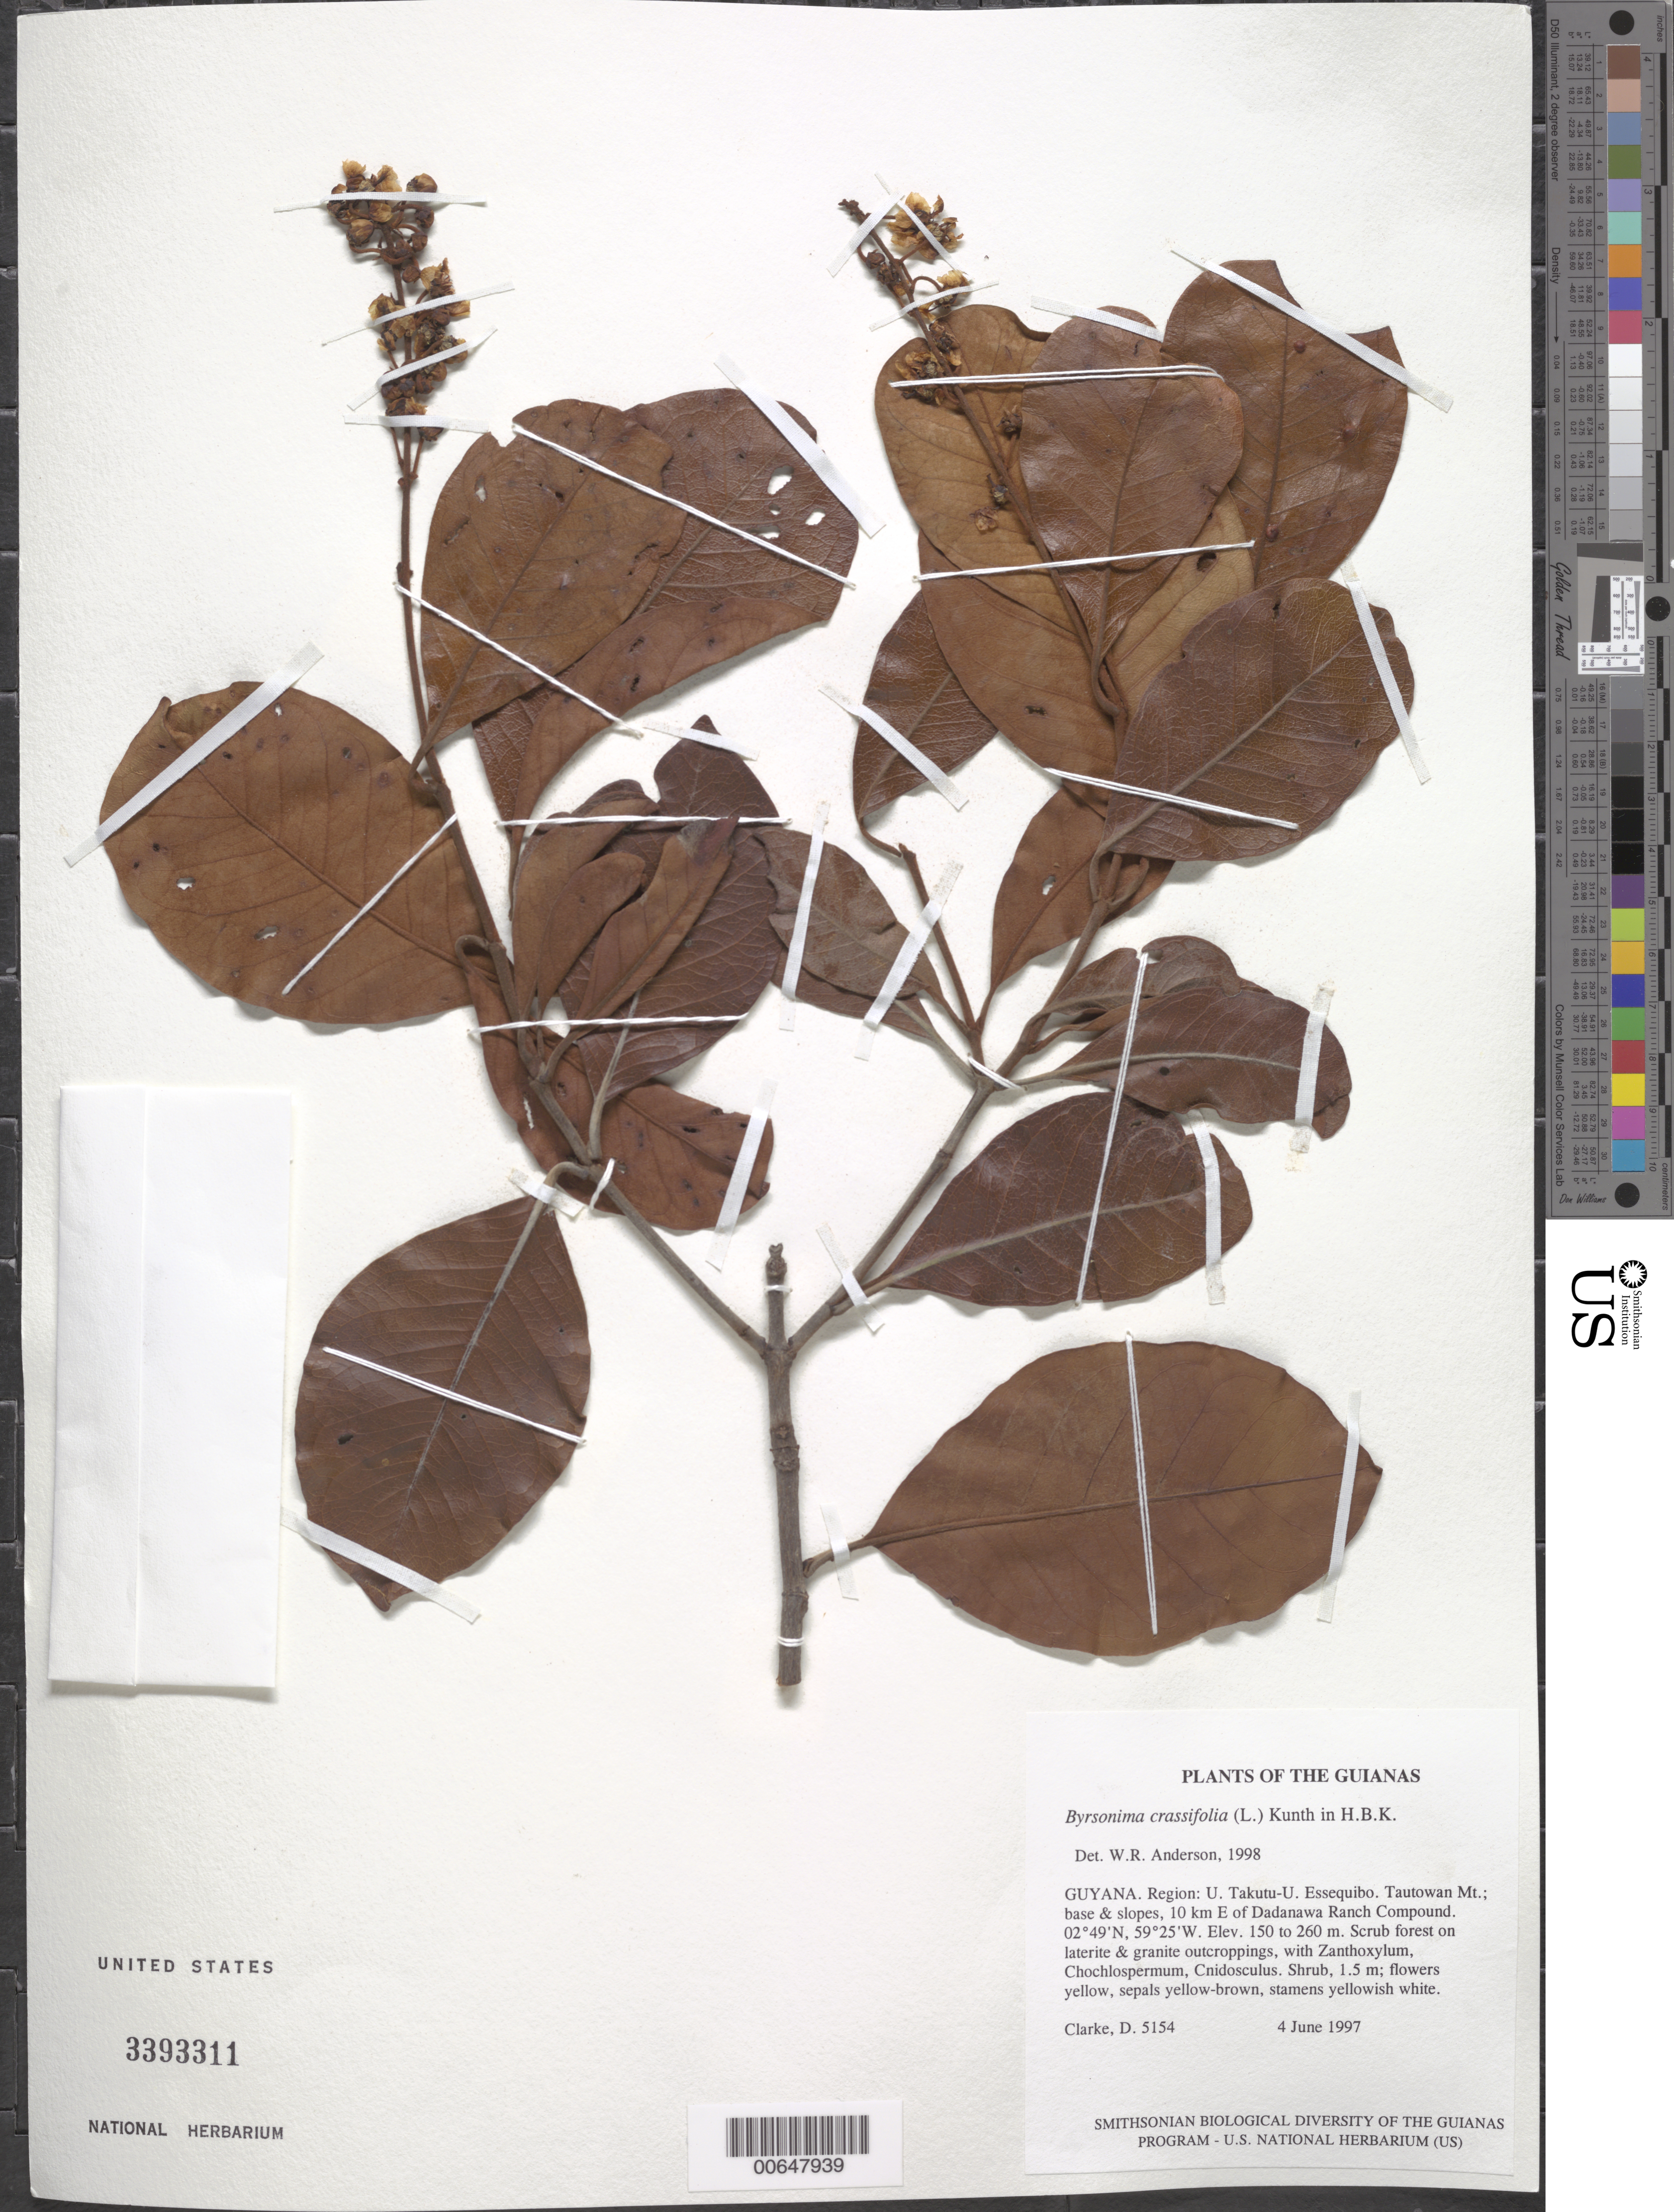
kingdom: Plantae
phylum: Tracheophyta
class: Magnoliopsida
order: Malpighiales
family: Malpighiaceae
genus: Byrsonima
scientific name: Byrsonima crassifolia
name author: (L.) Kunth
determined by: Anderson, W. R., (MICH), University of Michigan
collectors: H. D. Clarke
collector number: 5154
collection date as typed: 4 June 1997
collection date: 1997-06-04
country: Guyana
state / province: U. Takutu-U. Essequibo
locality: Tautowan Mt.; base & slopes, 10 km E of Dadanawa Ranch Compound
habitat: Scrub forest on laterite & granite outcroppings, with Zanthoxylum, Chochlospermum, Cnidoscolus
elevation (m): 150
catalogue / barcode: US 3393311